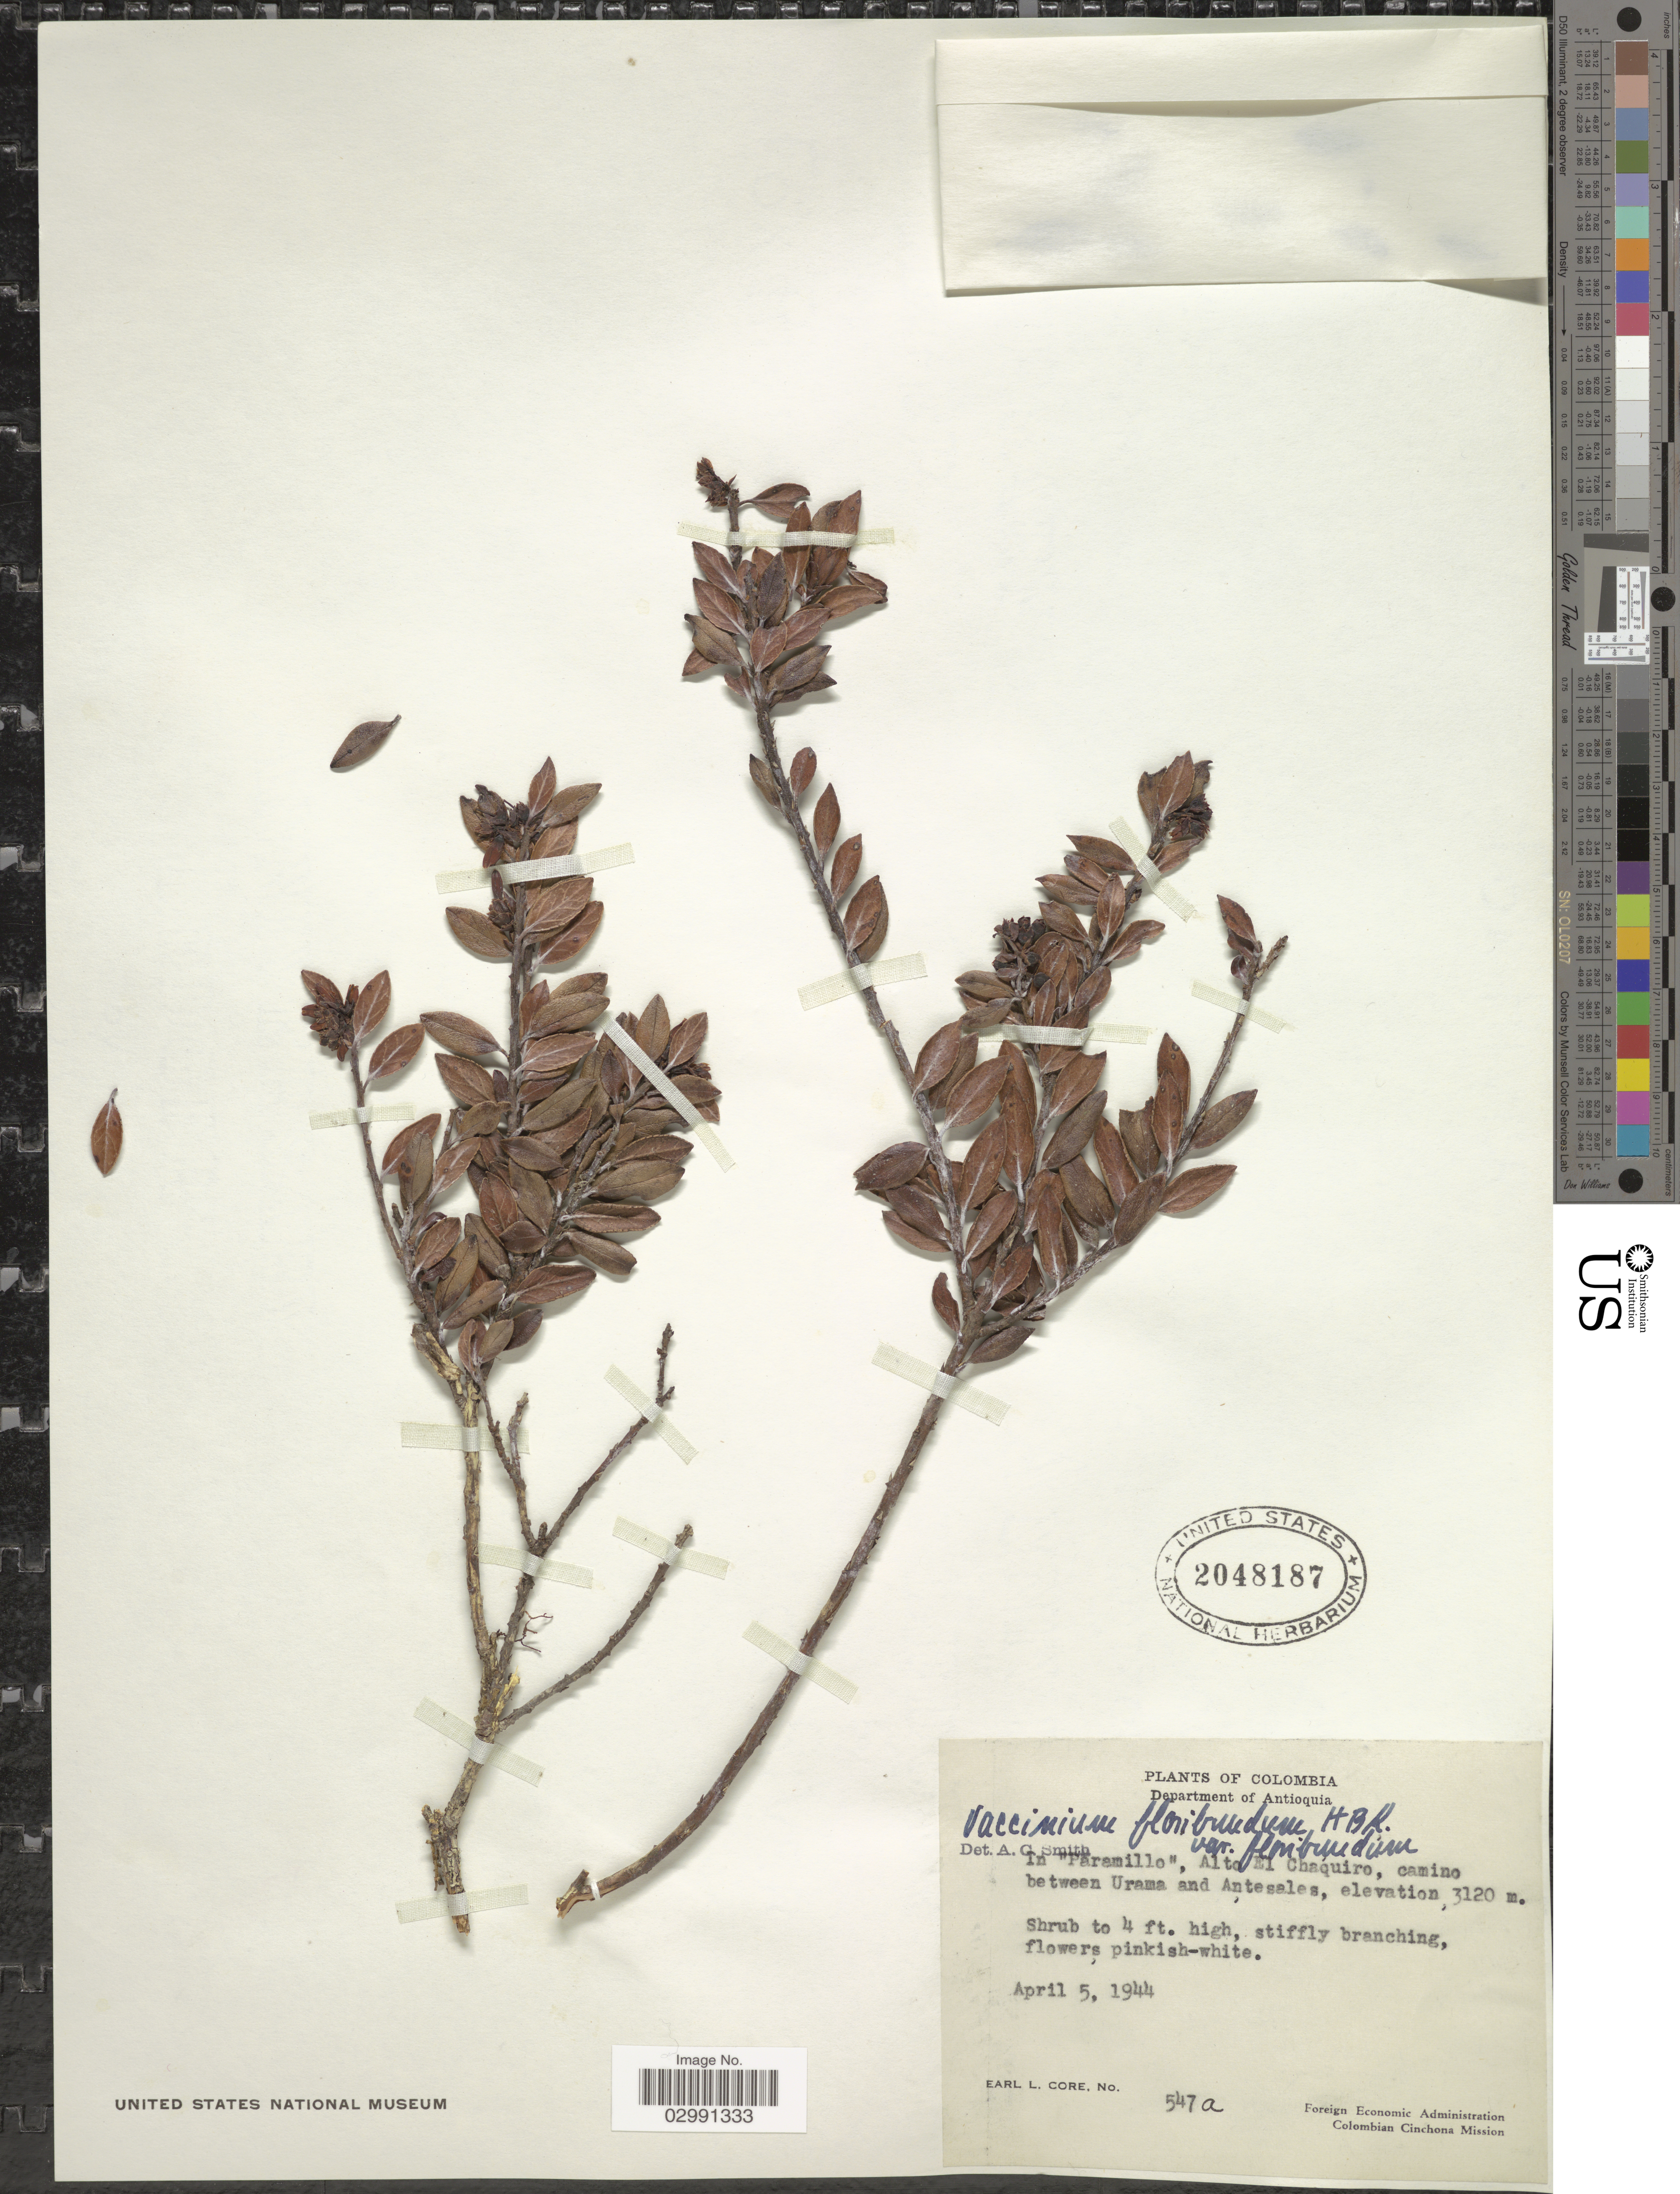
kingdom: Plantae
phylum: Tracheophyta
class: Magnoliopsida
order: Ericales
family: Ericaceae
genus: Vaccinium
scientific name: Vaccinium floribundum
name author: Kunth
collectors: E. L. Core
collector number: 547a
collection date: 1944-04-05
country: Colombia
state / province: Antioquia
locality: Department of Antioquia. In "Paramillo", Alto El Chaquiro, camino between Urama and Antesales.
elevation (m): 3120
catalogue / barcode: US 2048187